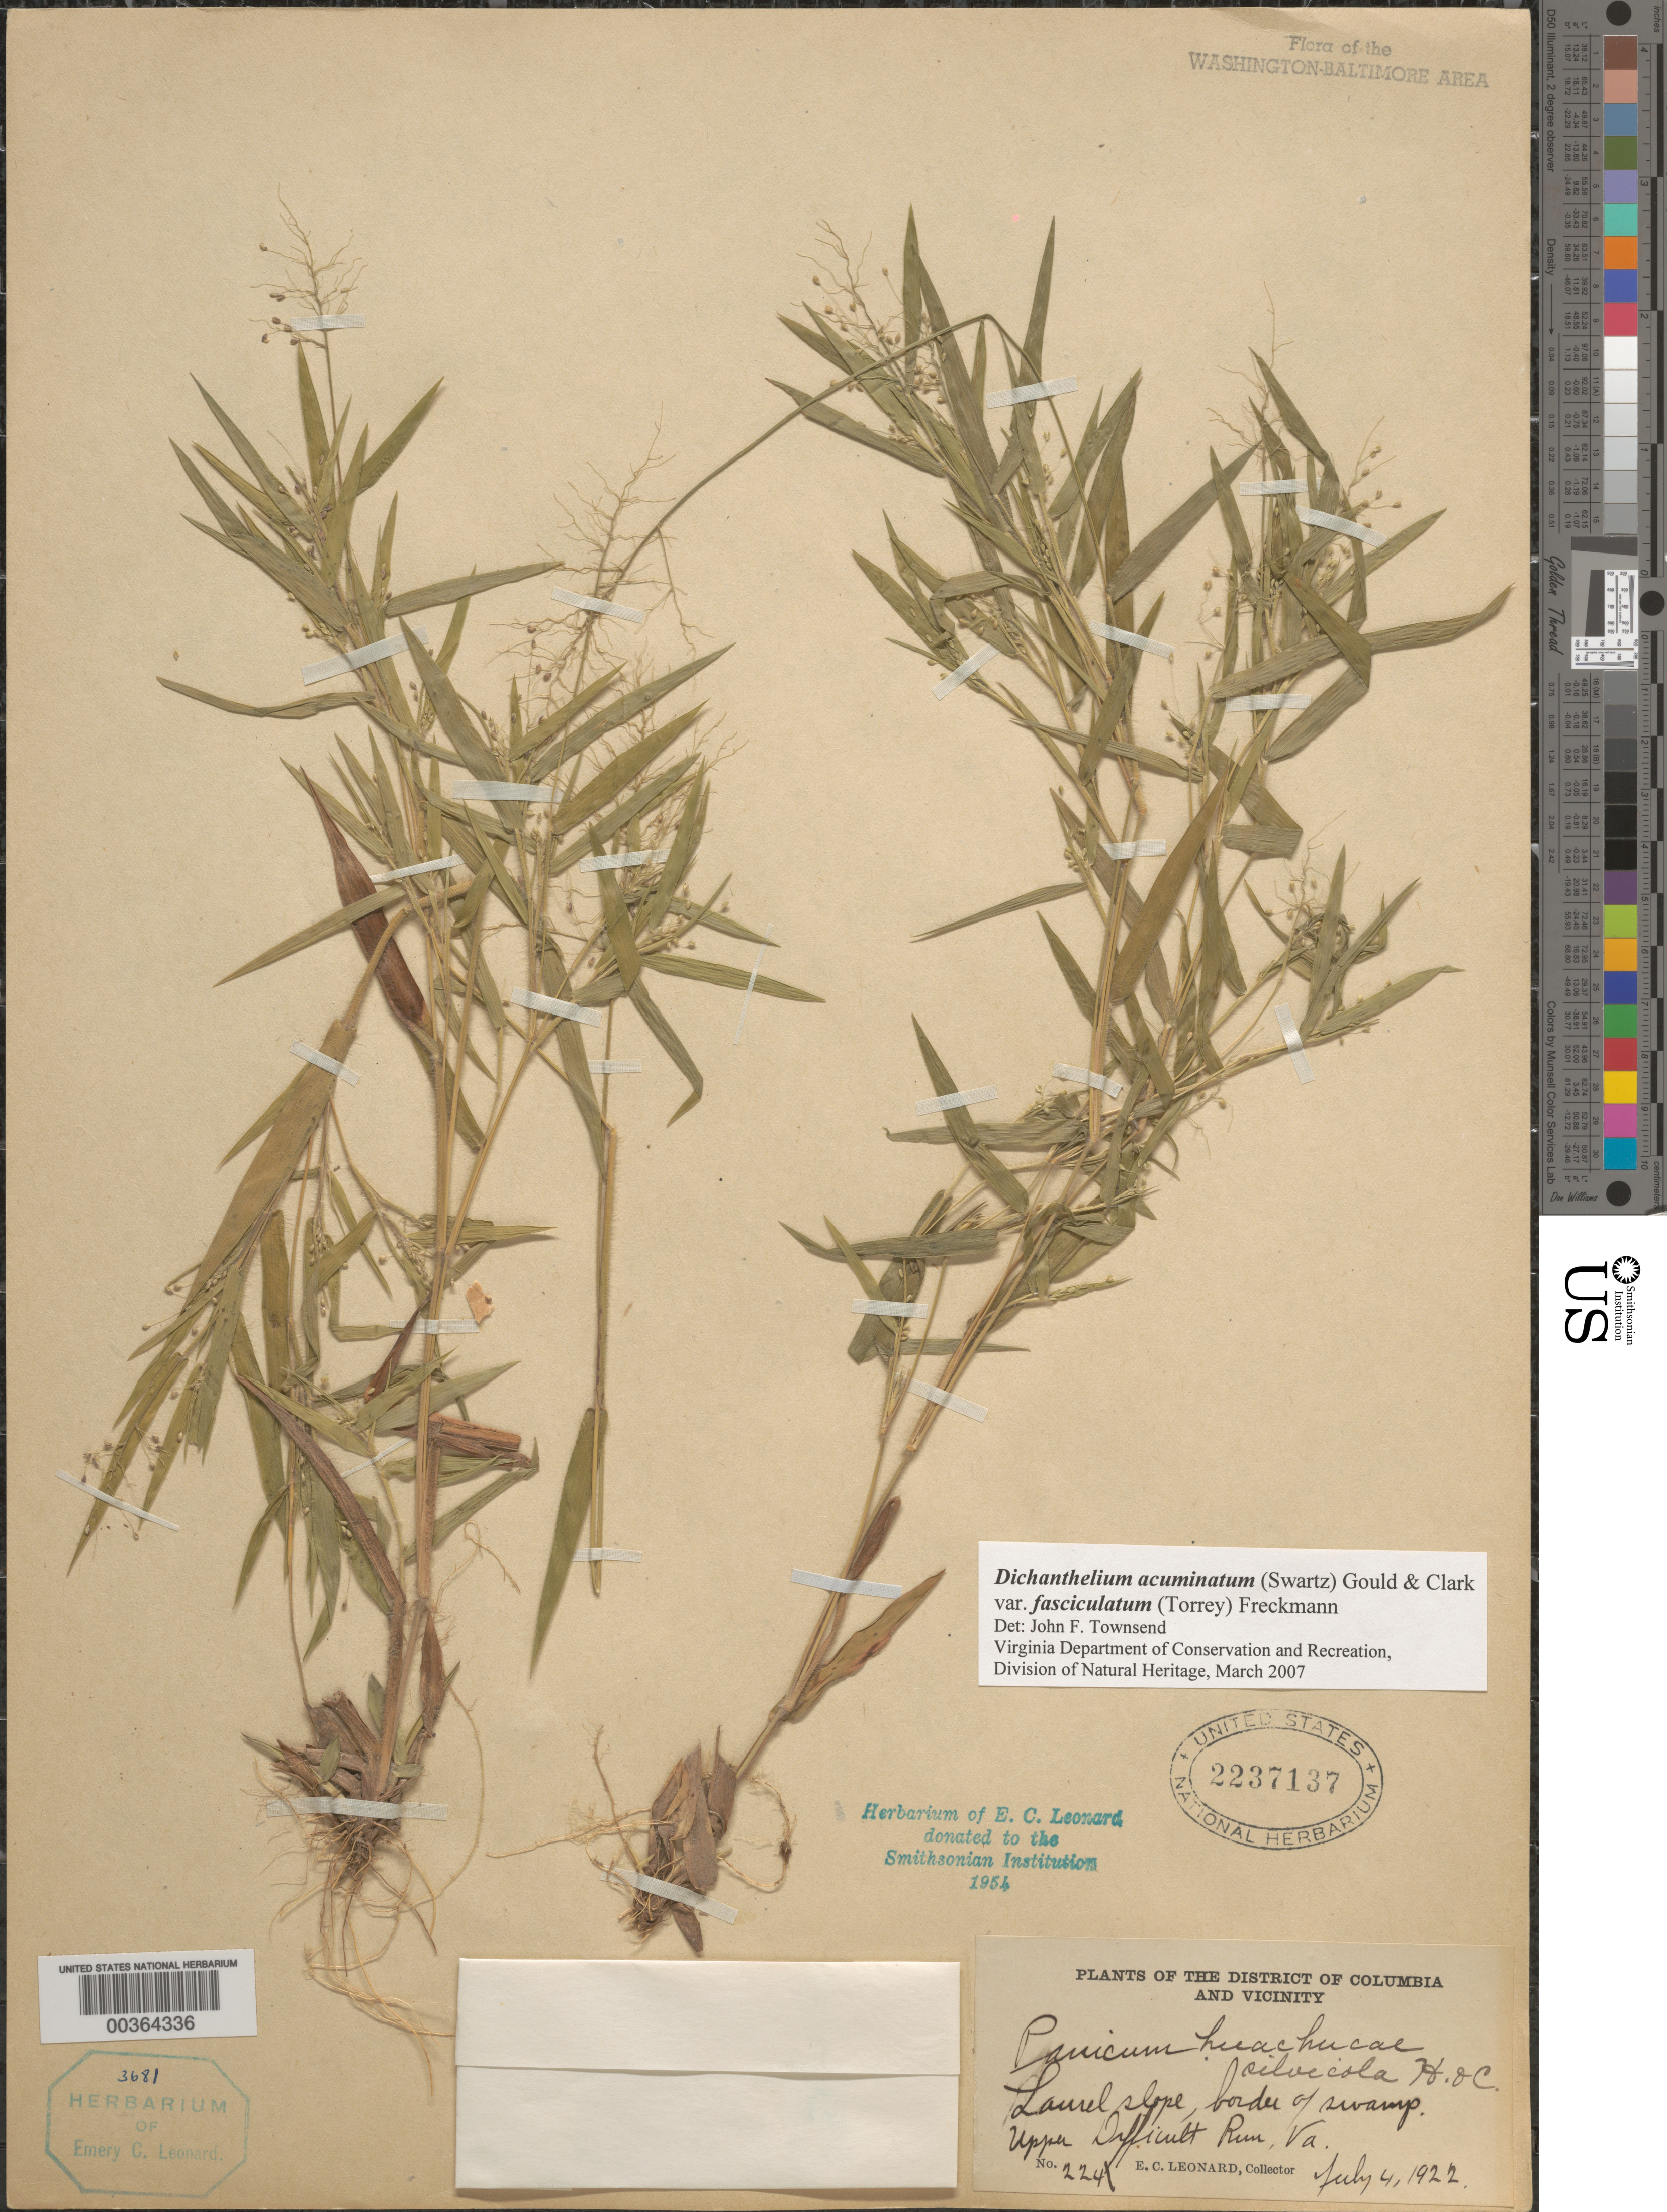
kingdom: Plantae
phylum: Tracheophyta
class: Liliopsida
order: Poales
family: Poaceae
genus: Dichanthelium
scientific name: Dichanthelium acuminatum var. fasciculatum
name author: (Torr.) Freckmann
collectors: E. C. Leonard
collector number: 2241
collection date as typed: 04 Jul 1922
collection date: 1922-07-04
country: United States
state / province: Virginia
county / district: Fairfax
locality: Upper Difficult Run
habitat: Border of swamp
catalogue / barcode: US 2237137